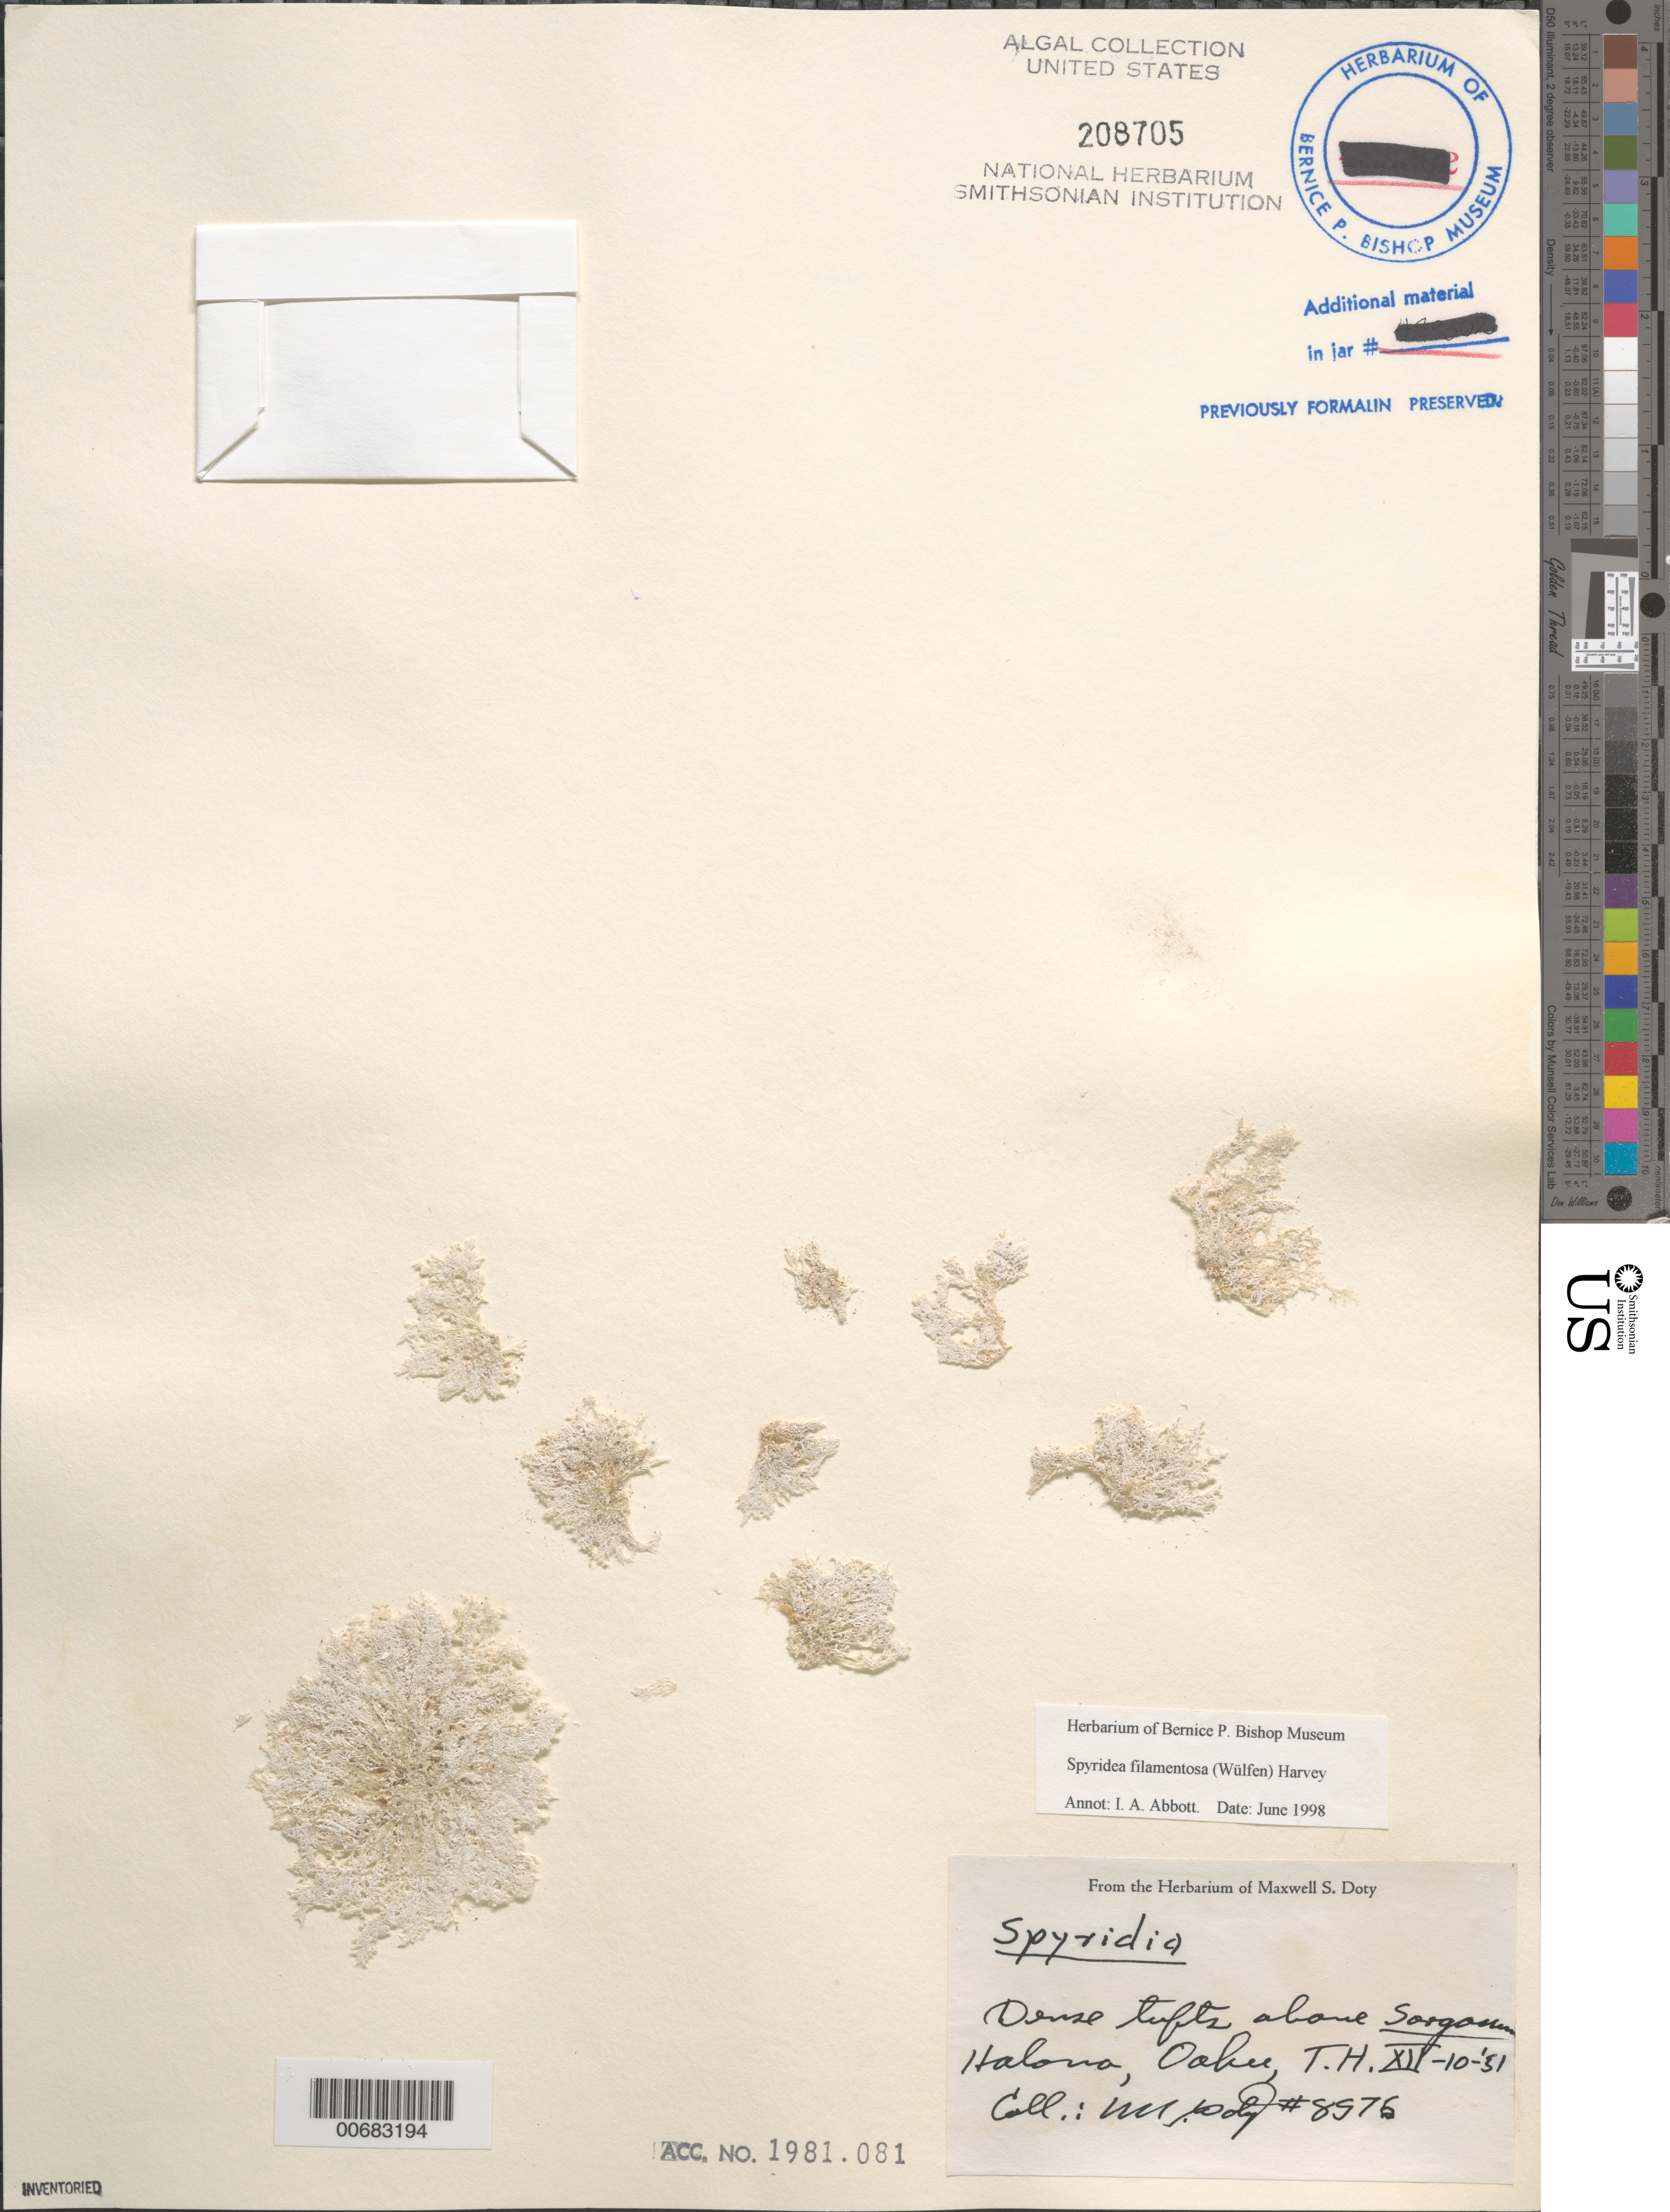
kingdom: Plantae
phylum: Rhodophyta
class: Florideophyceae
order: Ceramiales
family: Spyridiaceae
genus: Spyridia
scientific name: Spyridia filamentosa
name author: (Wulfen) Harv.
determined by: Abbott, Isabella A.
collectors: M. S. Doty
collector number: MSD 8576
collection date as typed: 10 Dec 1951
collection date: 1951-12-10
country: United States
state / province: Hawaii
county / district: Honolulu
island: Oahu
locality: Halona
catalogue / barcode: US 208705